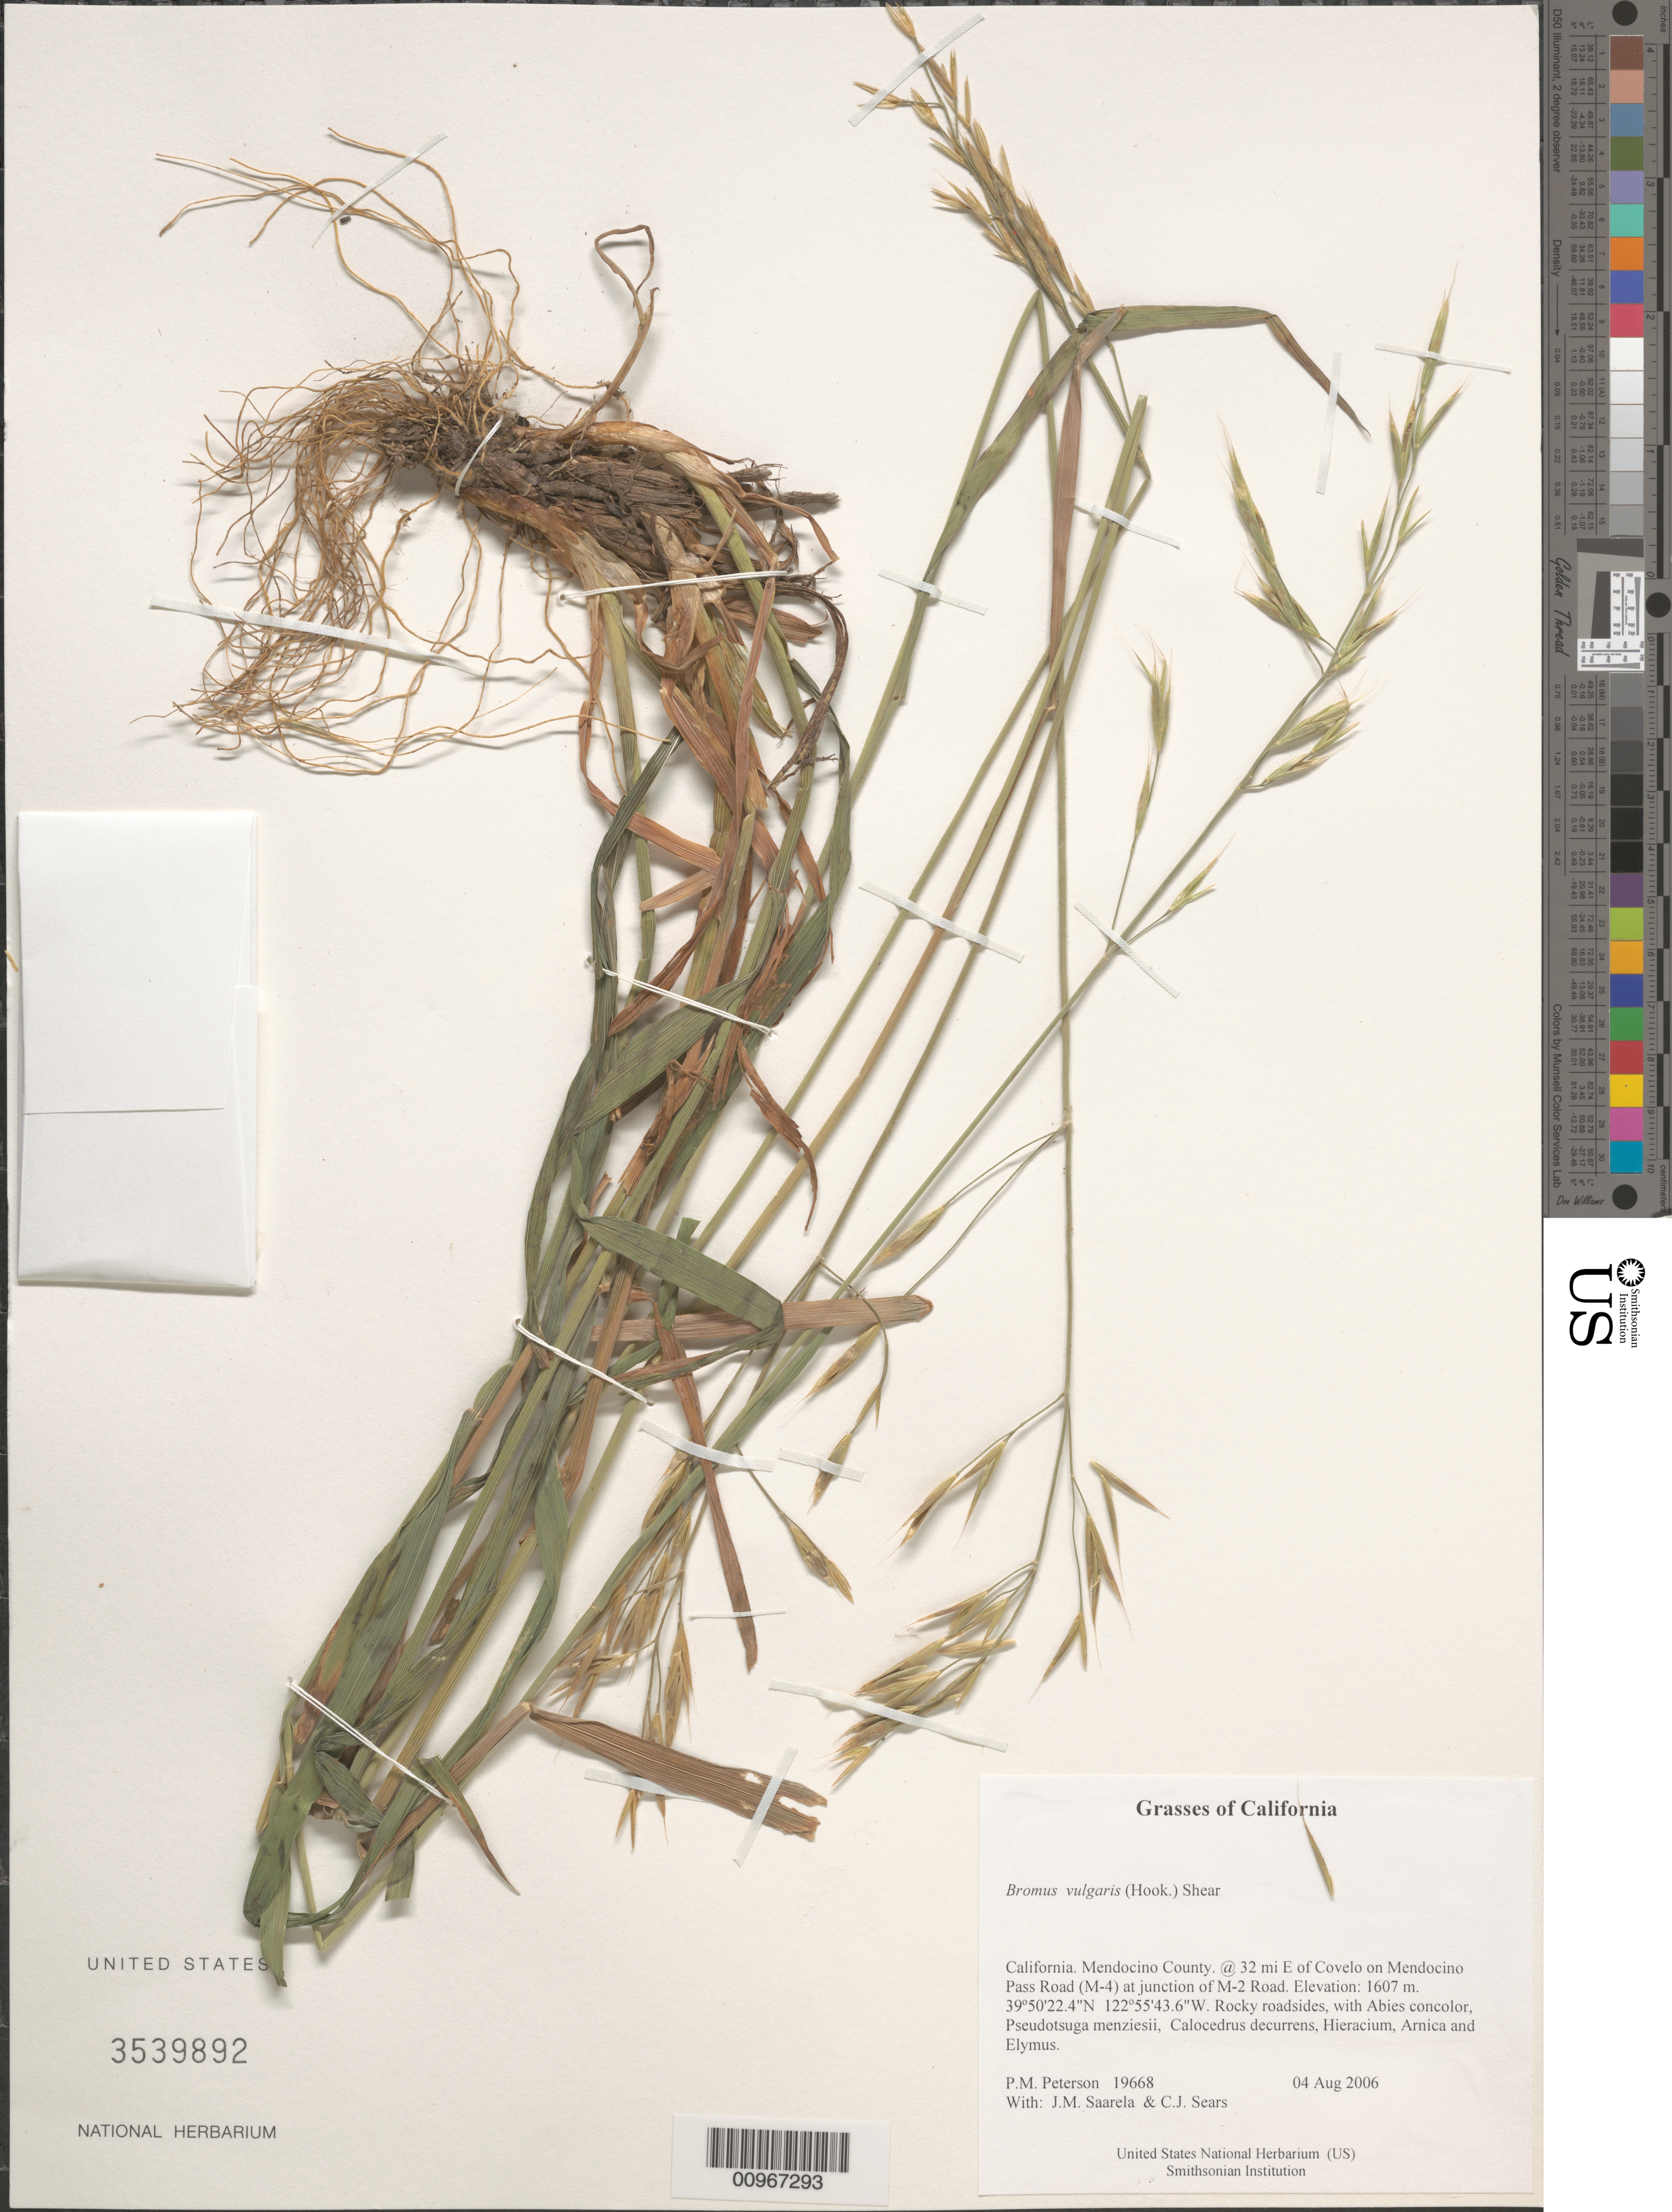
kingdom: Plantae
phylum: Tracheophyta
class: Liliopsida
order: Poales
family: Poaceae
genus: Bromus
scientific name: Bromus vulgaris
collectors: P. M. Peterson, J. Saarela & C. Sears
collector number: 19668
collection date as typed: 04 Aug 2006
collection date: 2006-08-04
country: United States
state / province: California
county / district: Mendocino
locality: At 32 mi E of Covelo on Mendocino Pass Road (M-4) at junction of M-2 Road.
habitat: Rocky roadsides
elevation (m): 1607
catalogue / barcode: US 3539892